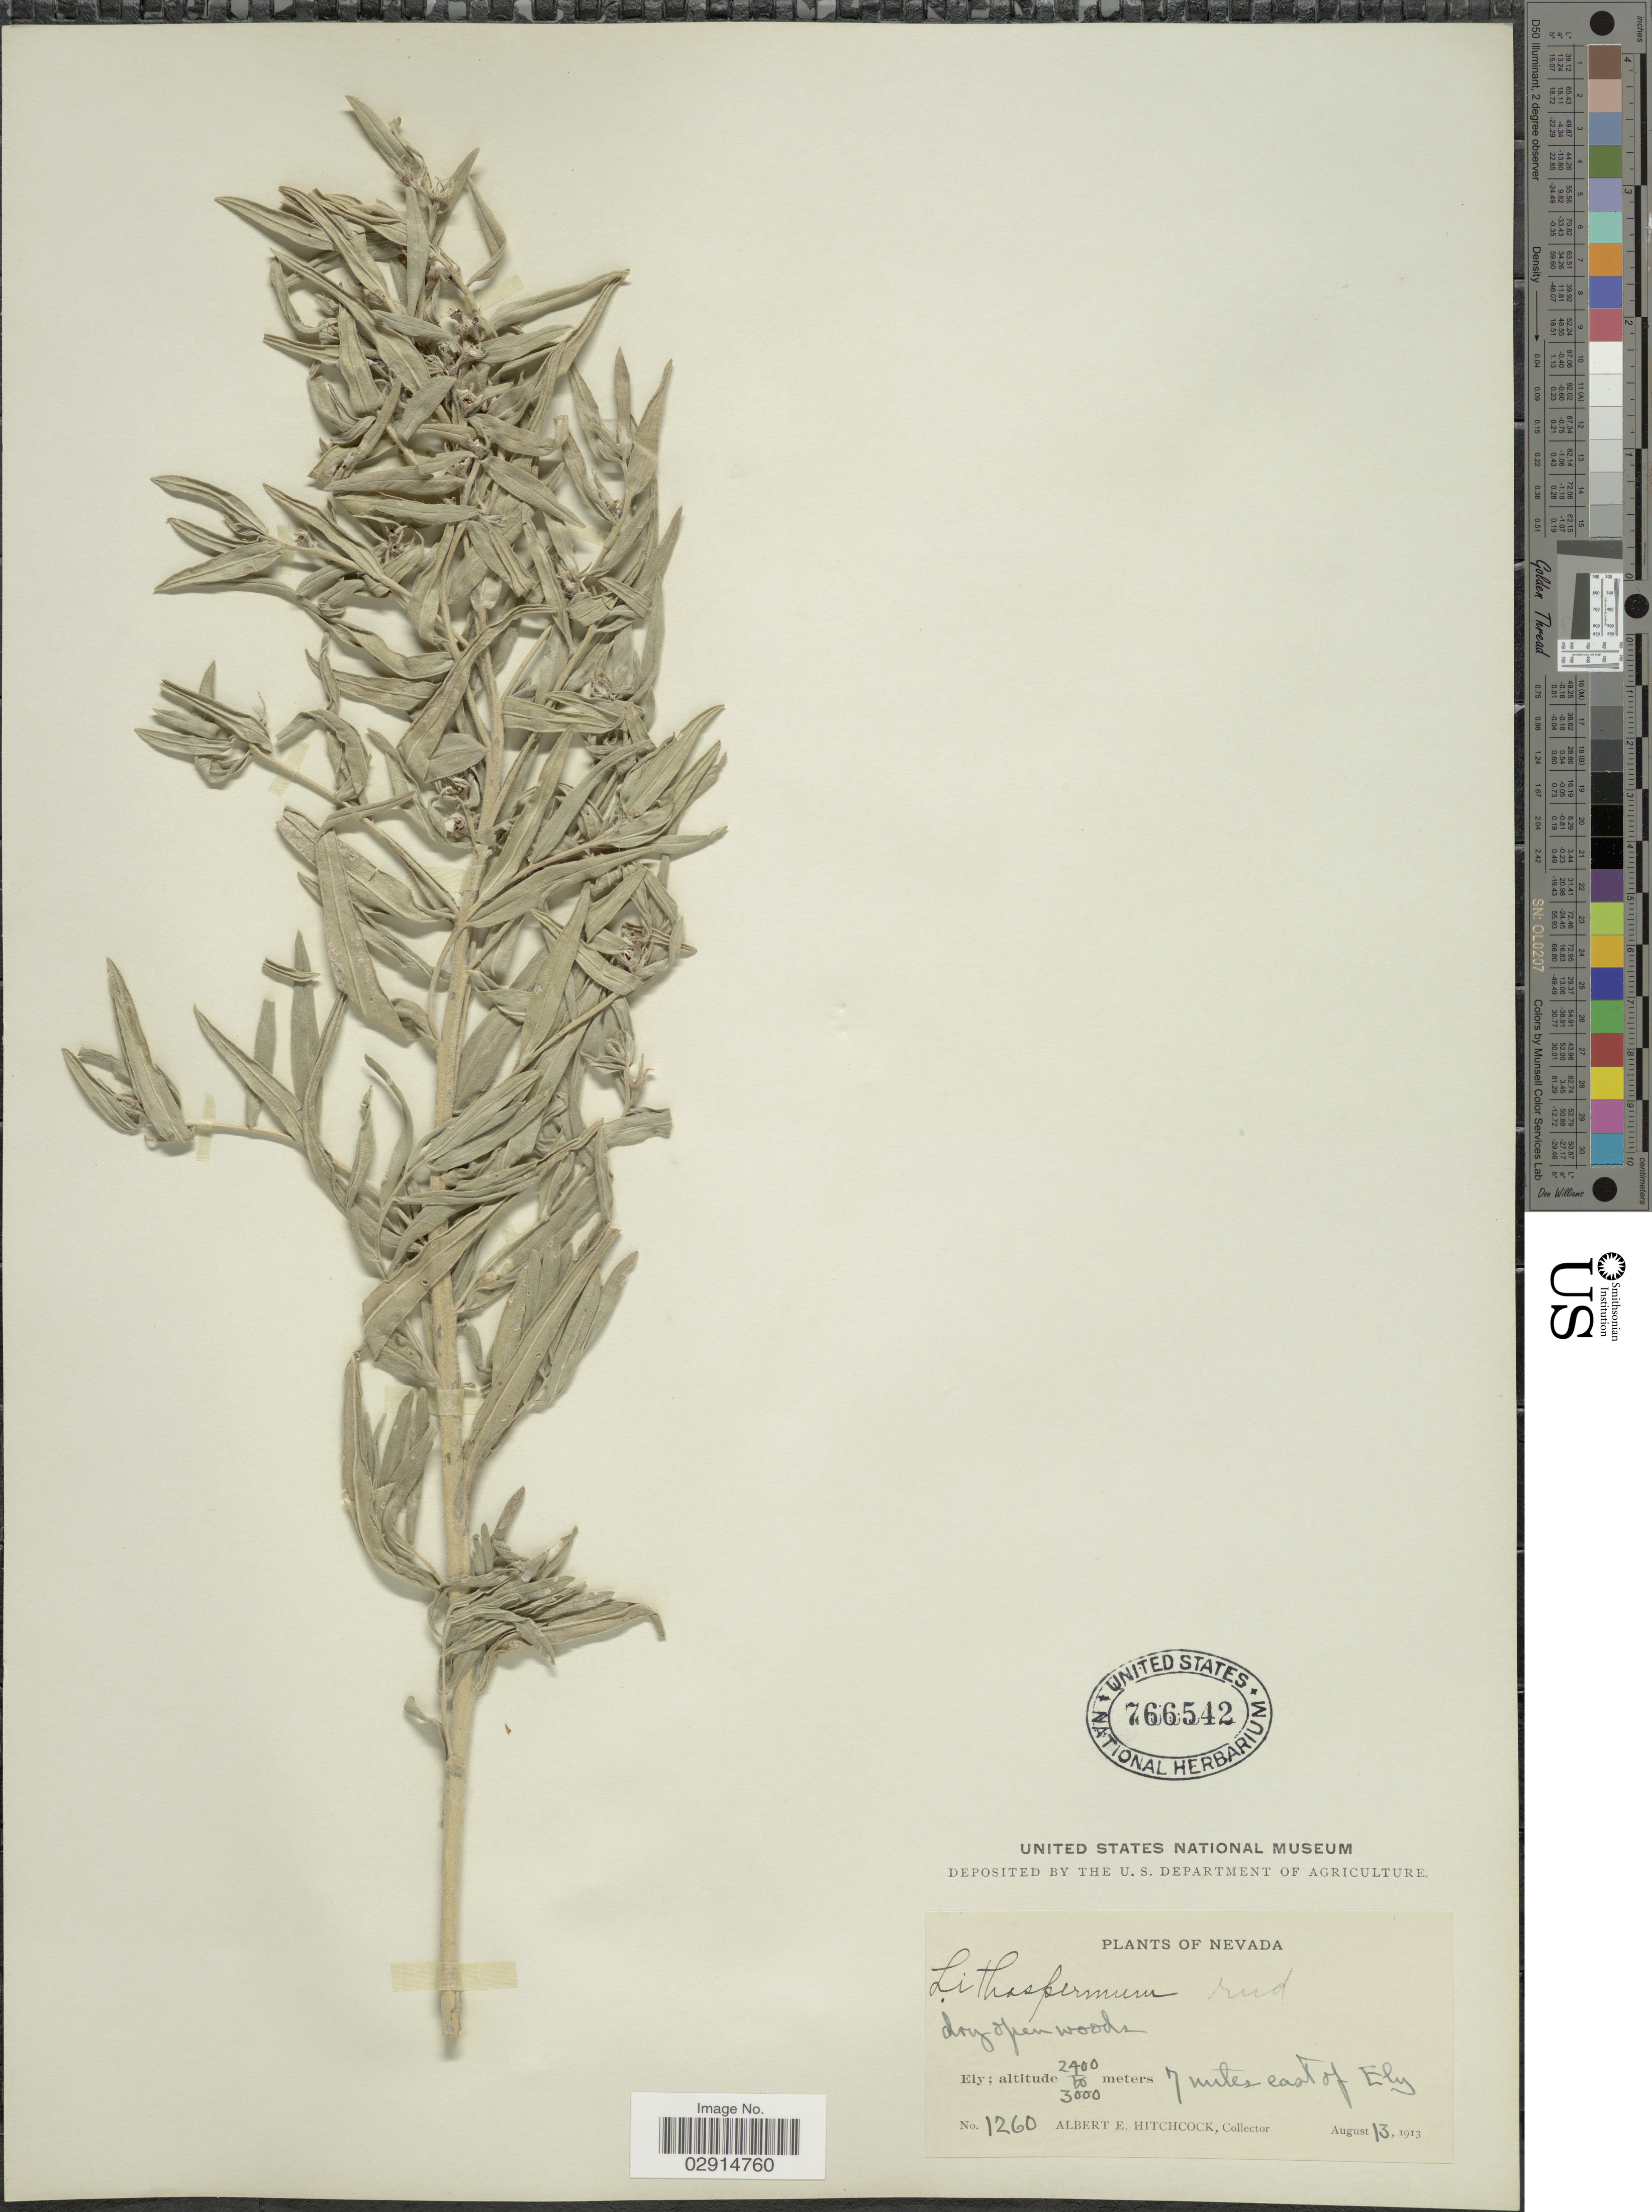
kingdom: Plantae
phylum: Tracheophyta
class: Magnoliopsida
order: Boraginales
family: Boraginaceae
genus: Lithospermum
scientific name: Lithospermum ruderale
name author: Douglas ex Lehm.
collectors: A. Hitchcock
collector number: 1260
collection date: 1913-08-13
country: United States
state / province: Nevada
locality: Ely, 7 miles east of Ely.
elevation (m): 2400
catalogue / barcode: US 766542